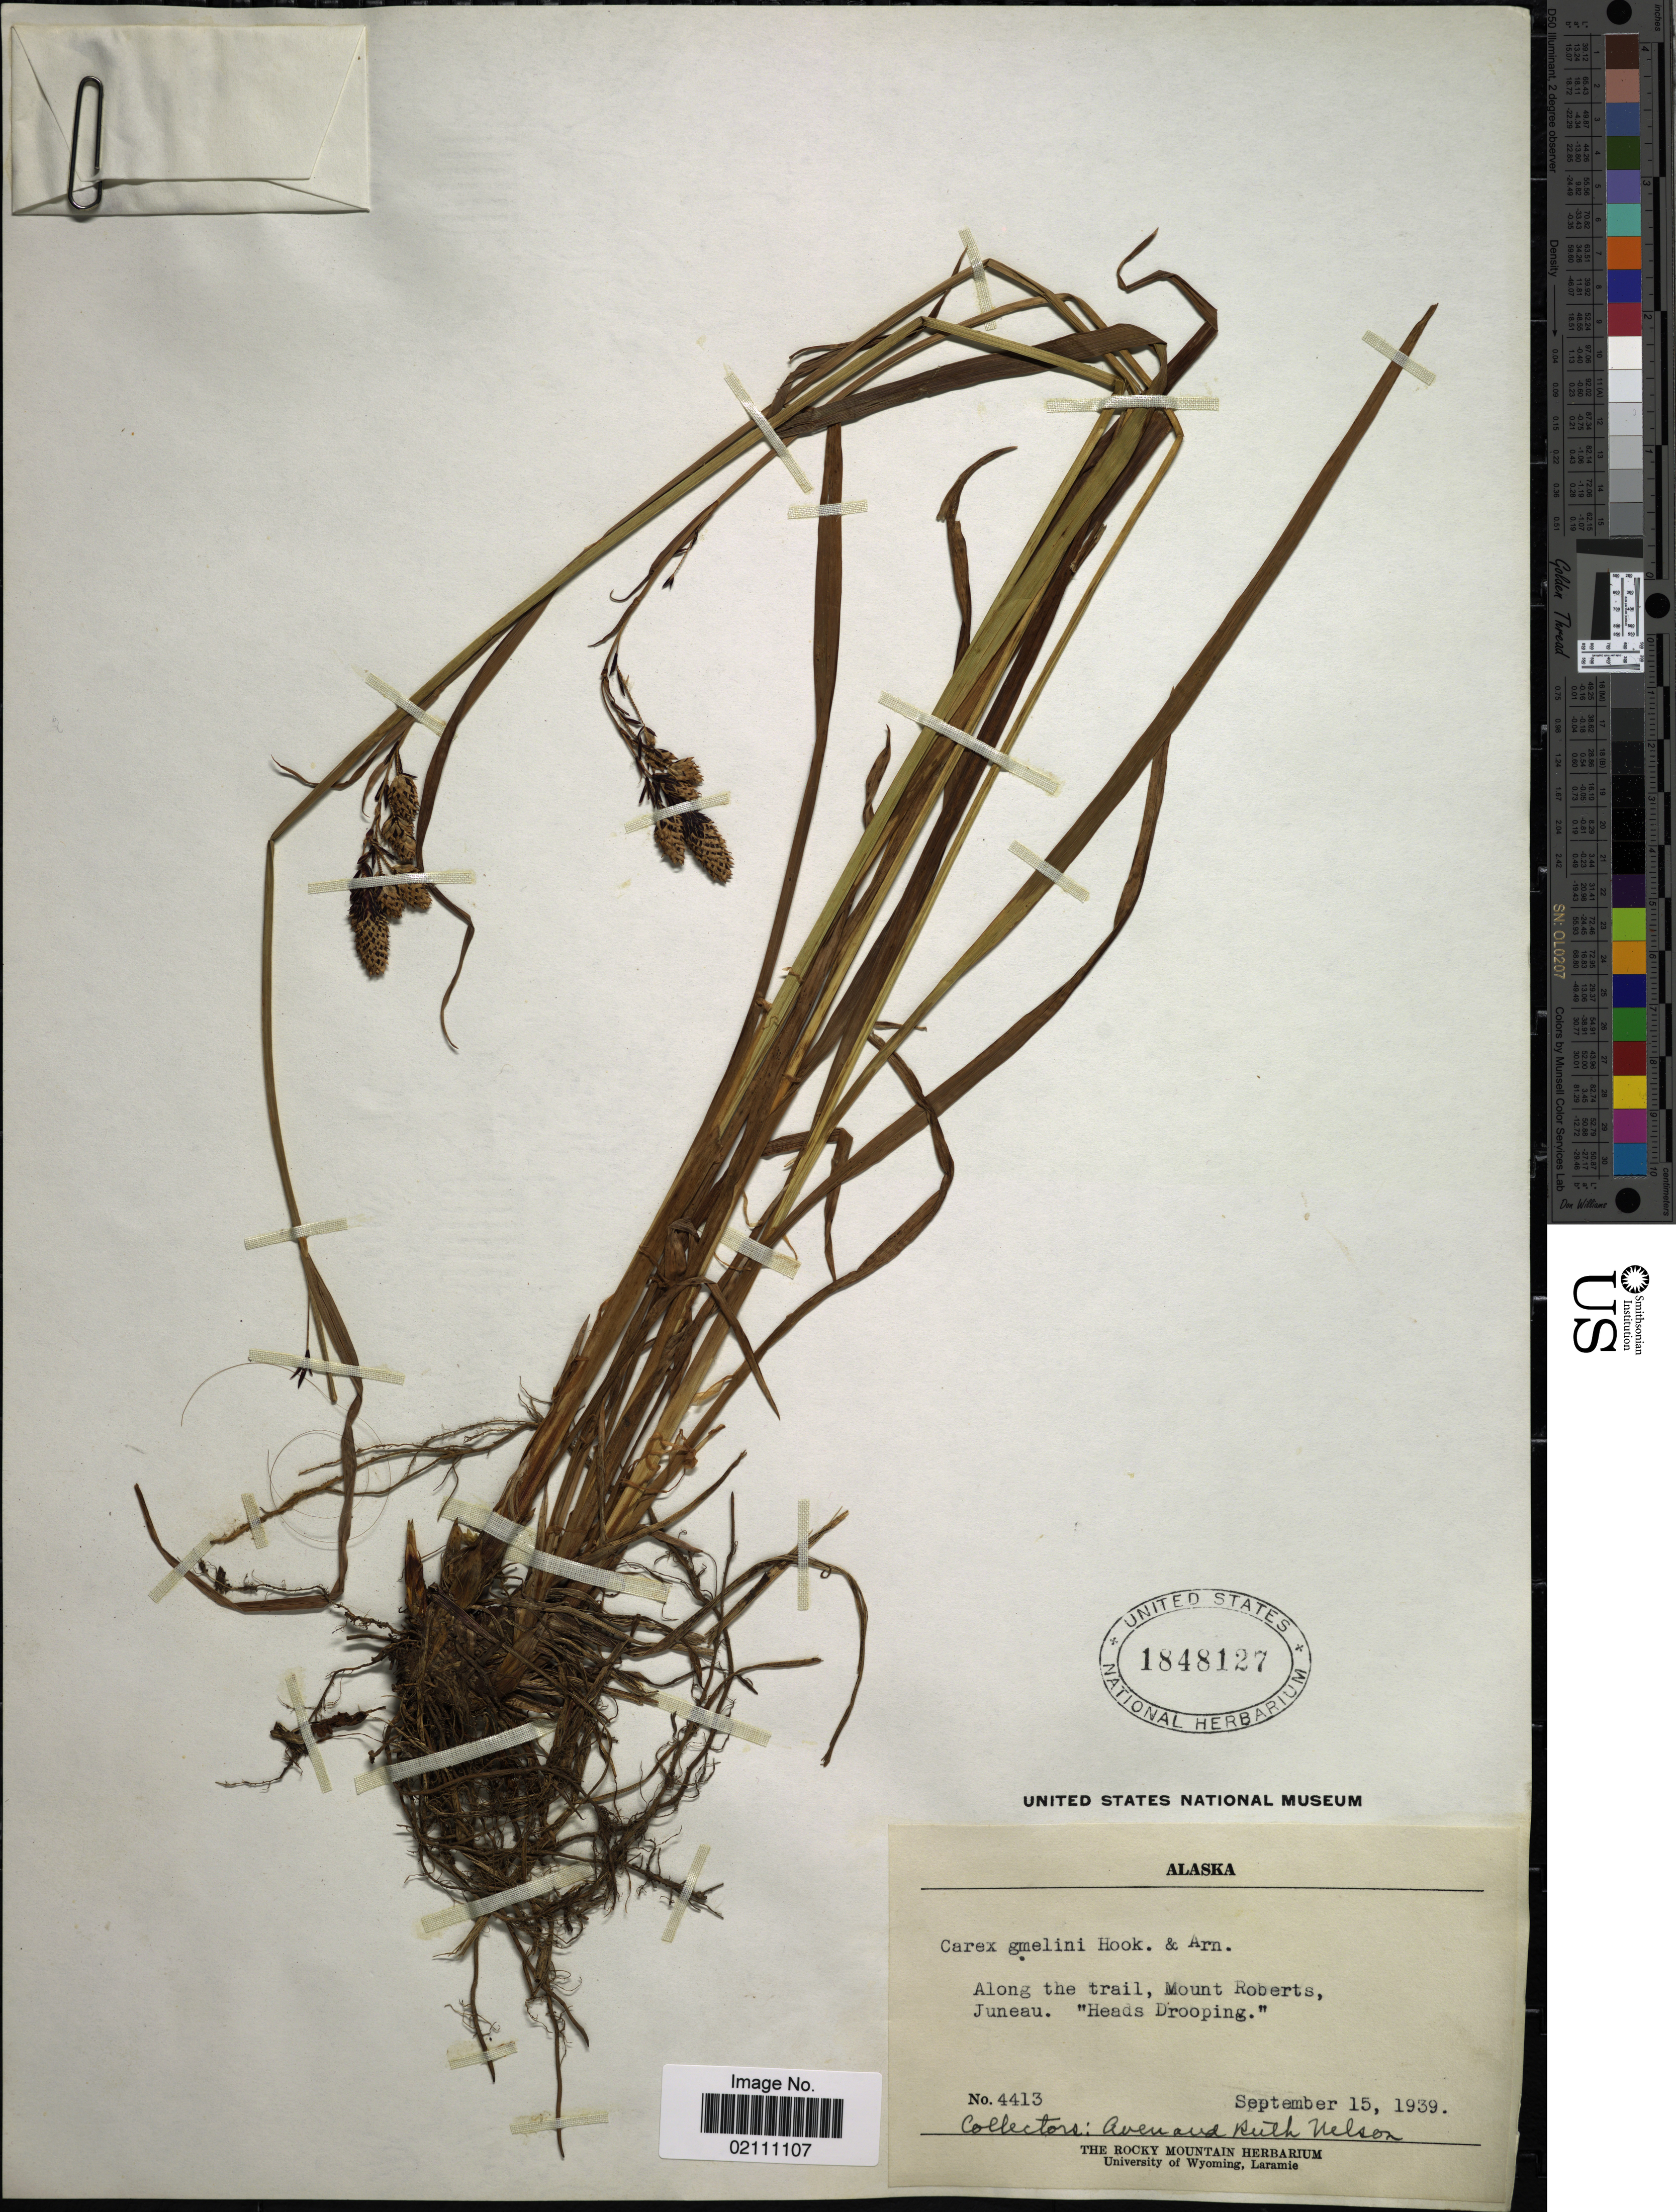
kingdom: Plantae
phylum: Tracheophyta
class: Liliopsida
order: Poales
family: Cyperaceae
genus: Carex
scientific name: Carex gmelinii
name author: Hook. & Arn.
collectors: A. Nelson & R. A. Nelson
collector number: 4413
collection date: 1939-09-15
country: United States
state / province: Alaska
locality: Along the trail, Mount Roberts, Juneau, "Heads Drooping"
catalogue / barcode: US 1848127